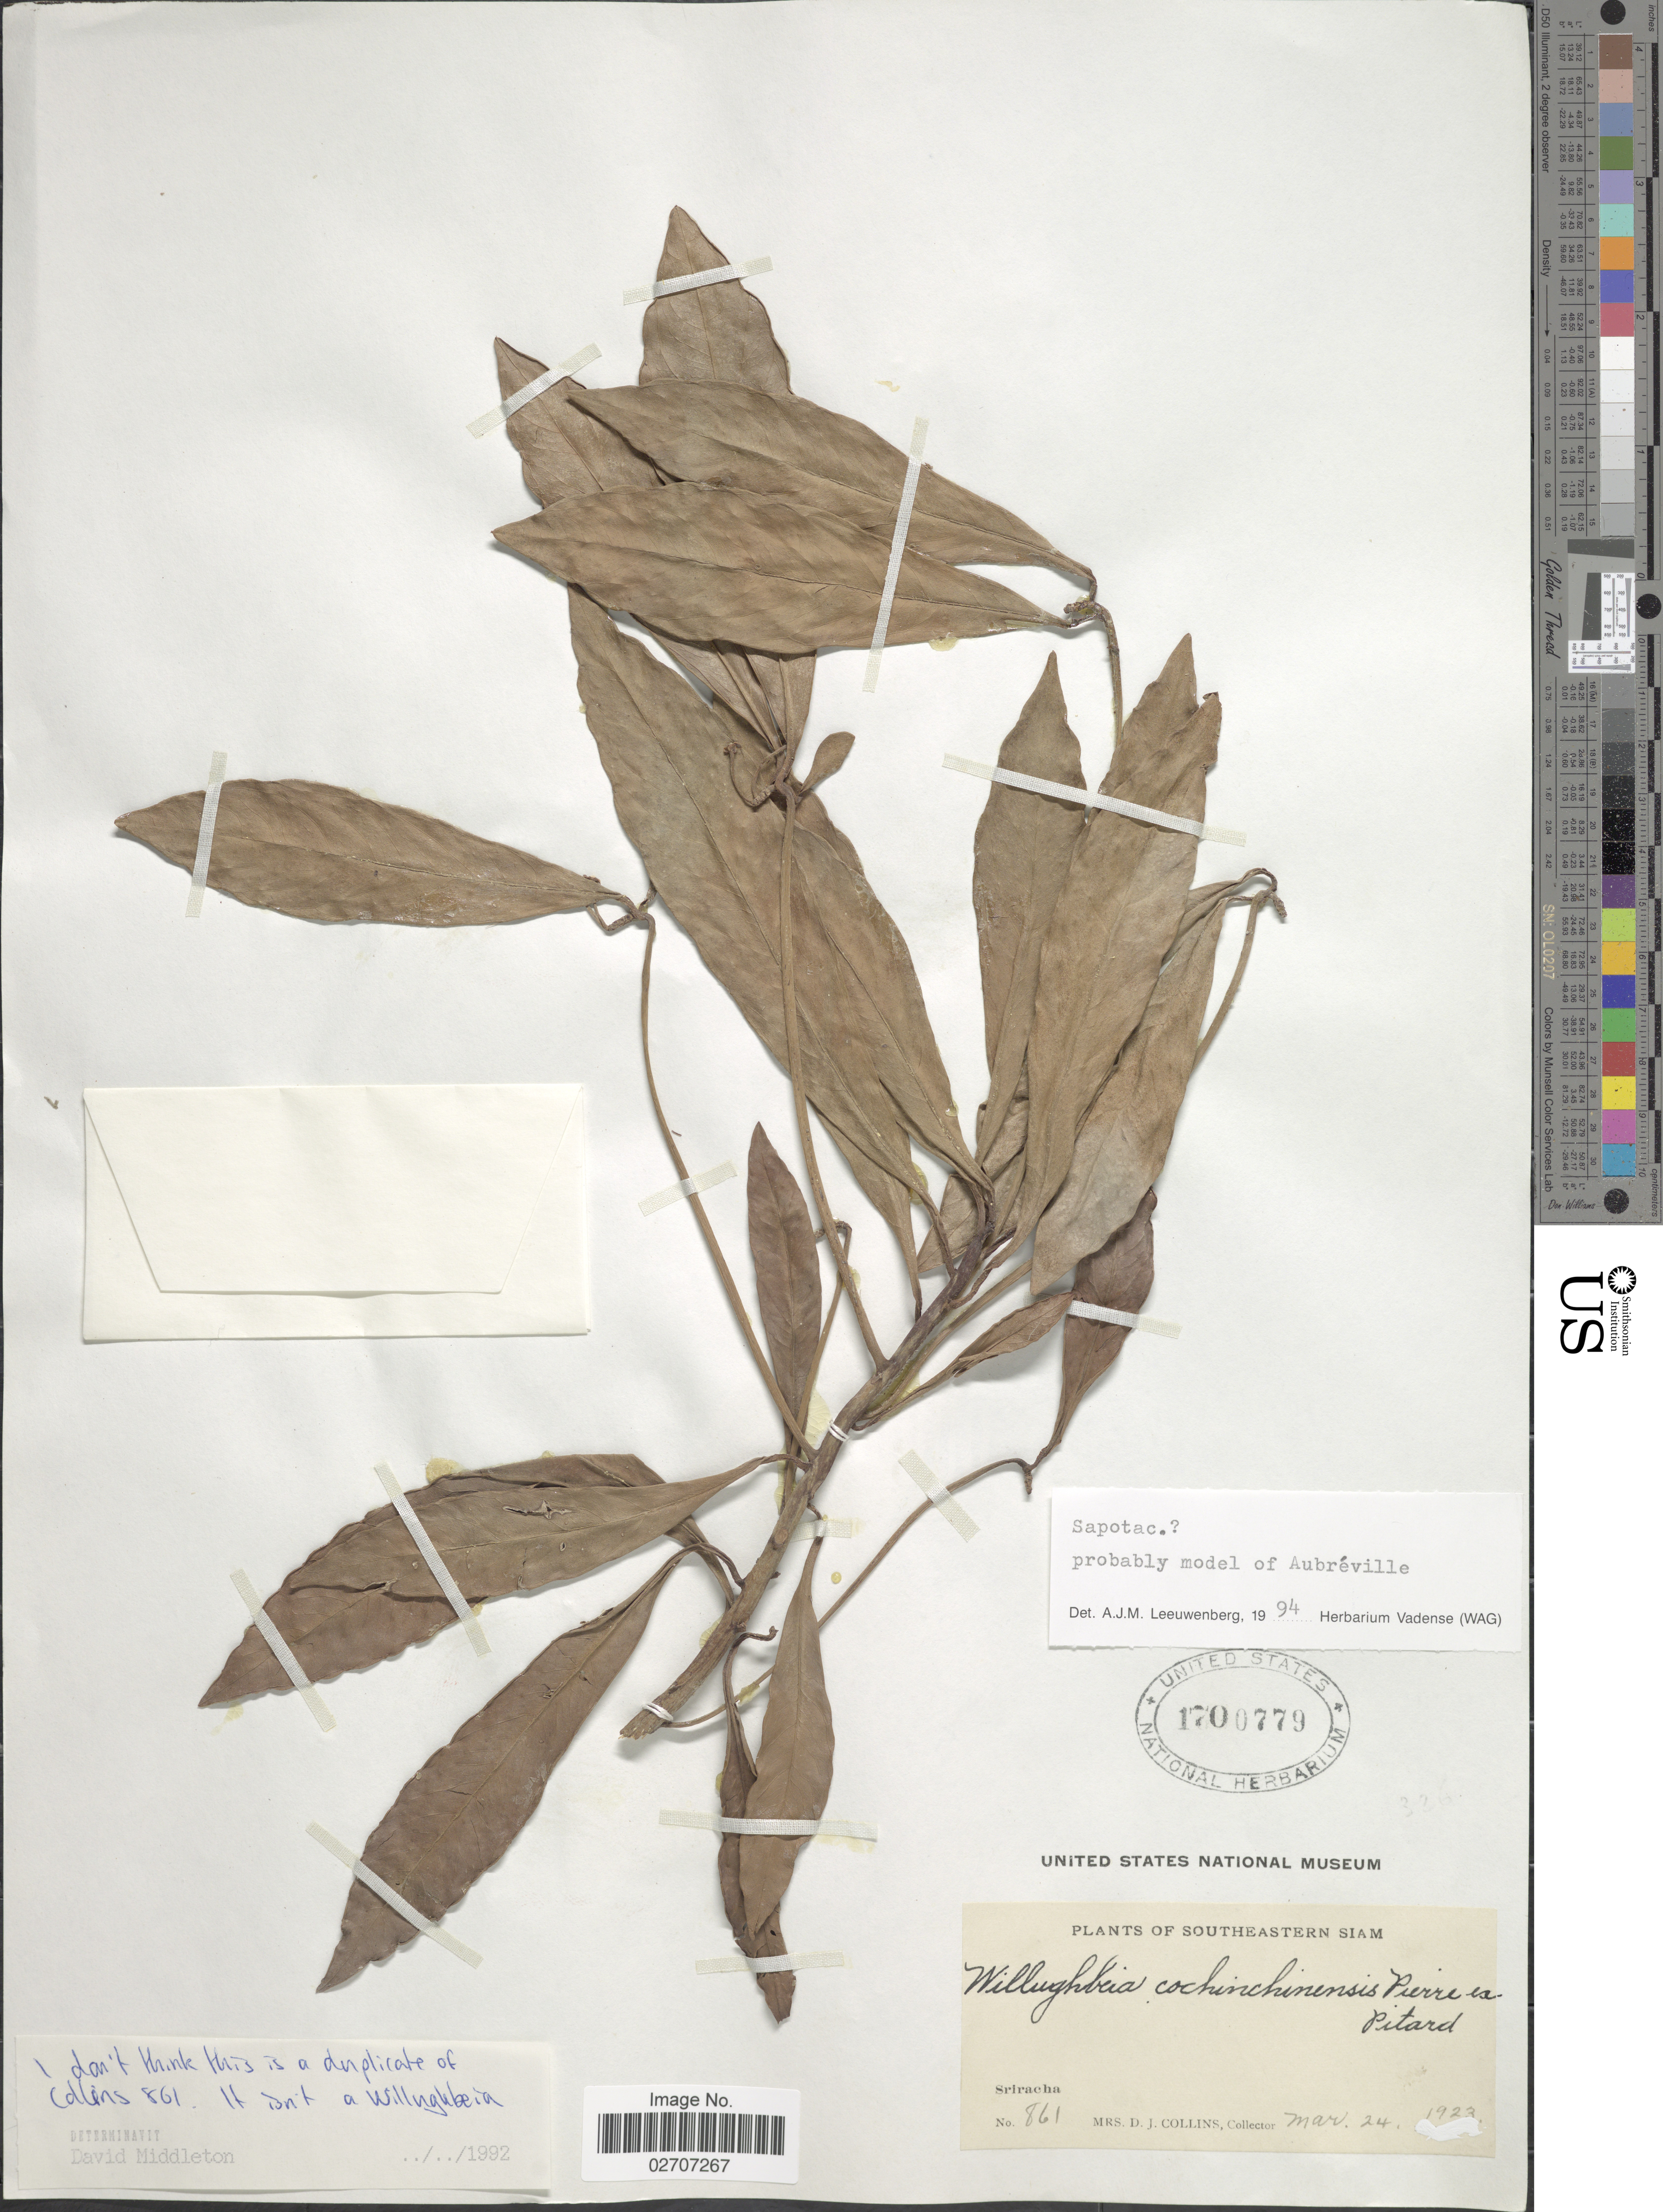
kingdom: Plantae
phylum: Tracheophyta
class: Magnoliopsida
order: Ericales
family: Sapotaceae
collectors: Mrs. D. J. Collins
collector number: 861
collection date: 1923-03-24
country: Thailand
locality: Southeastern Siam, Sriracha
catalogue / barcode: US 1700779